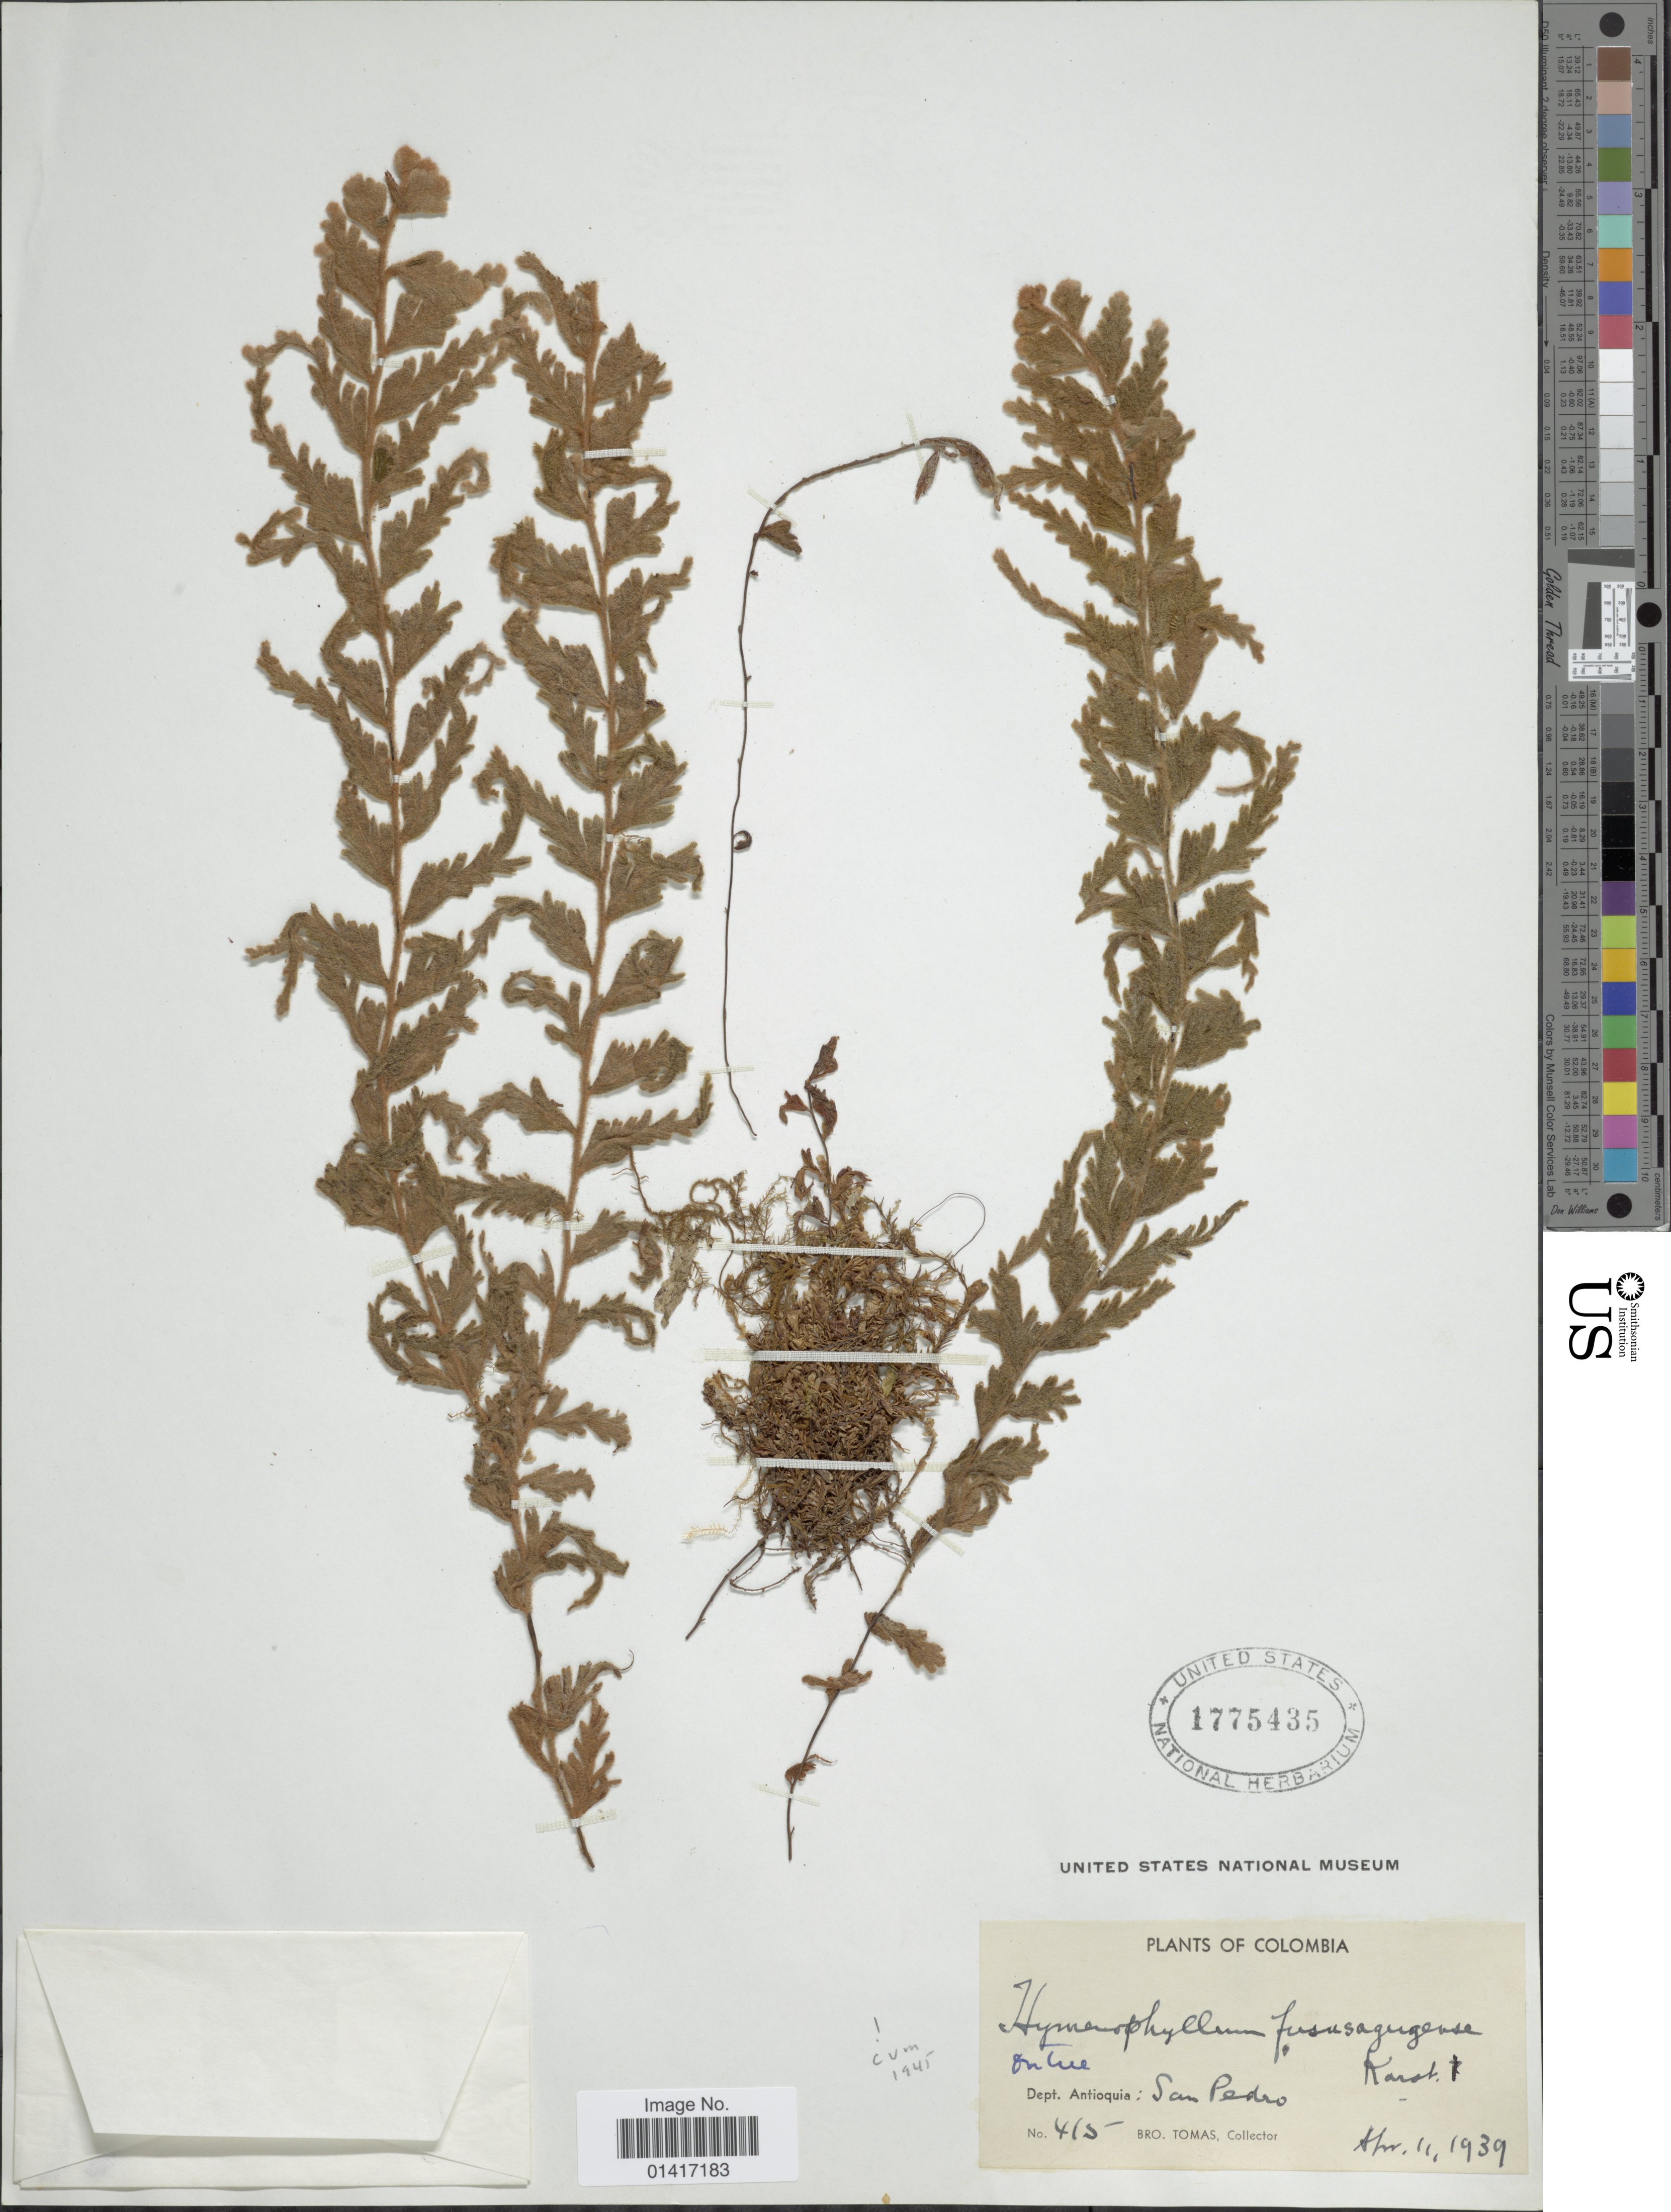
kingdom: Plantae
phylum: Tracheophyta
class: Polypodiopsida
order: Hymenophyllales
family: Hymenophyllaceae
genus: Hymenophyllum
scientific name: Hymenophyllum tomentosum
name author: Kunze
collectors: B. Tomas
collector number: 415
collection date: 1939-02-11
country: Colombia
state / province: Antioquia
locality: San Pedro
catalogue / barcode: US 1775435